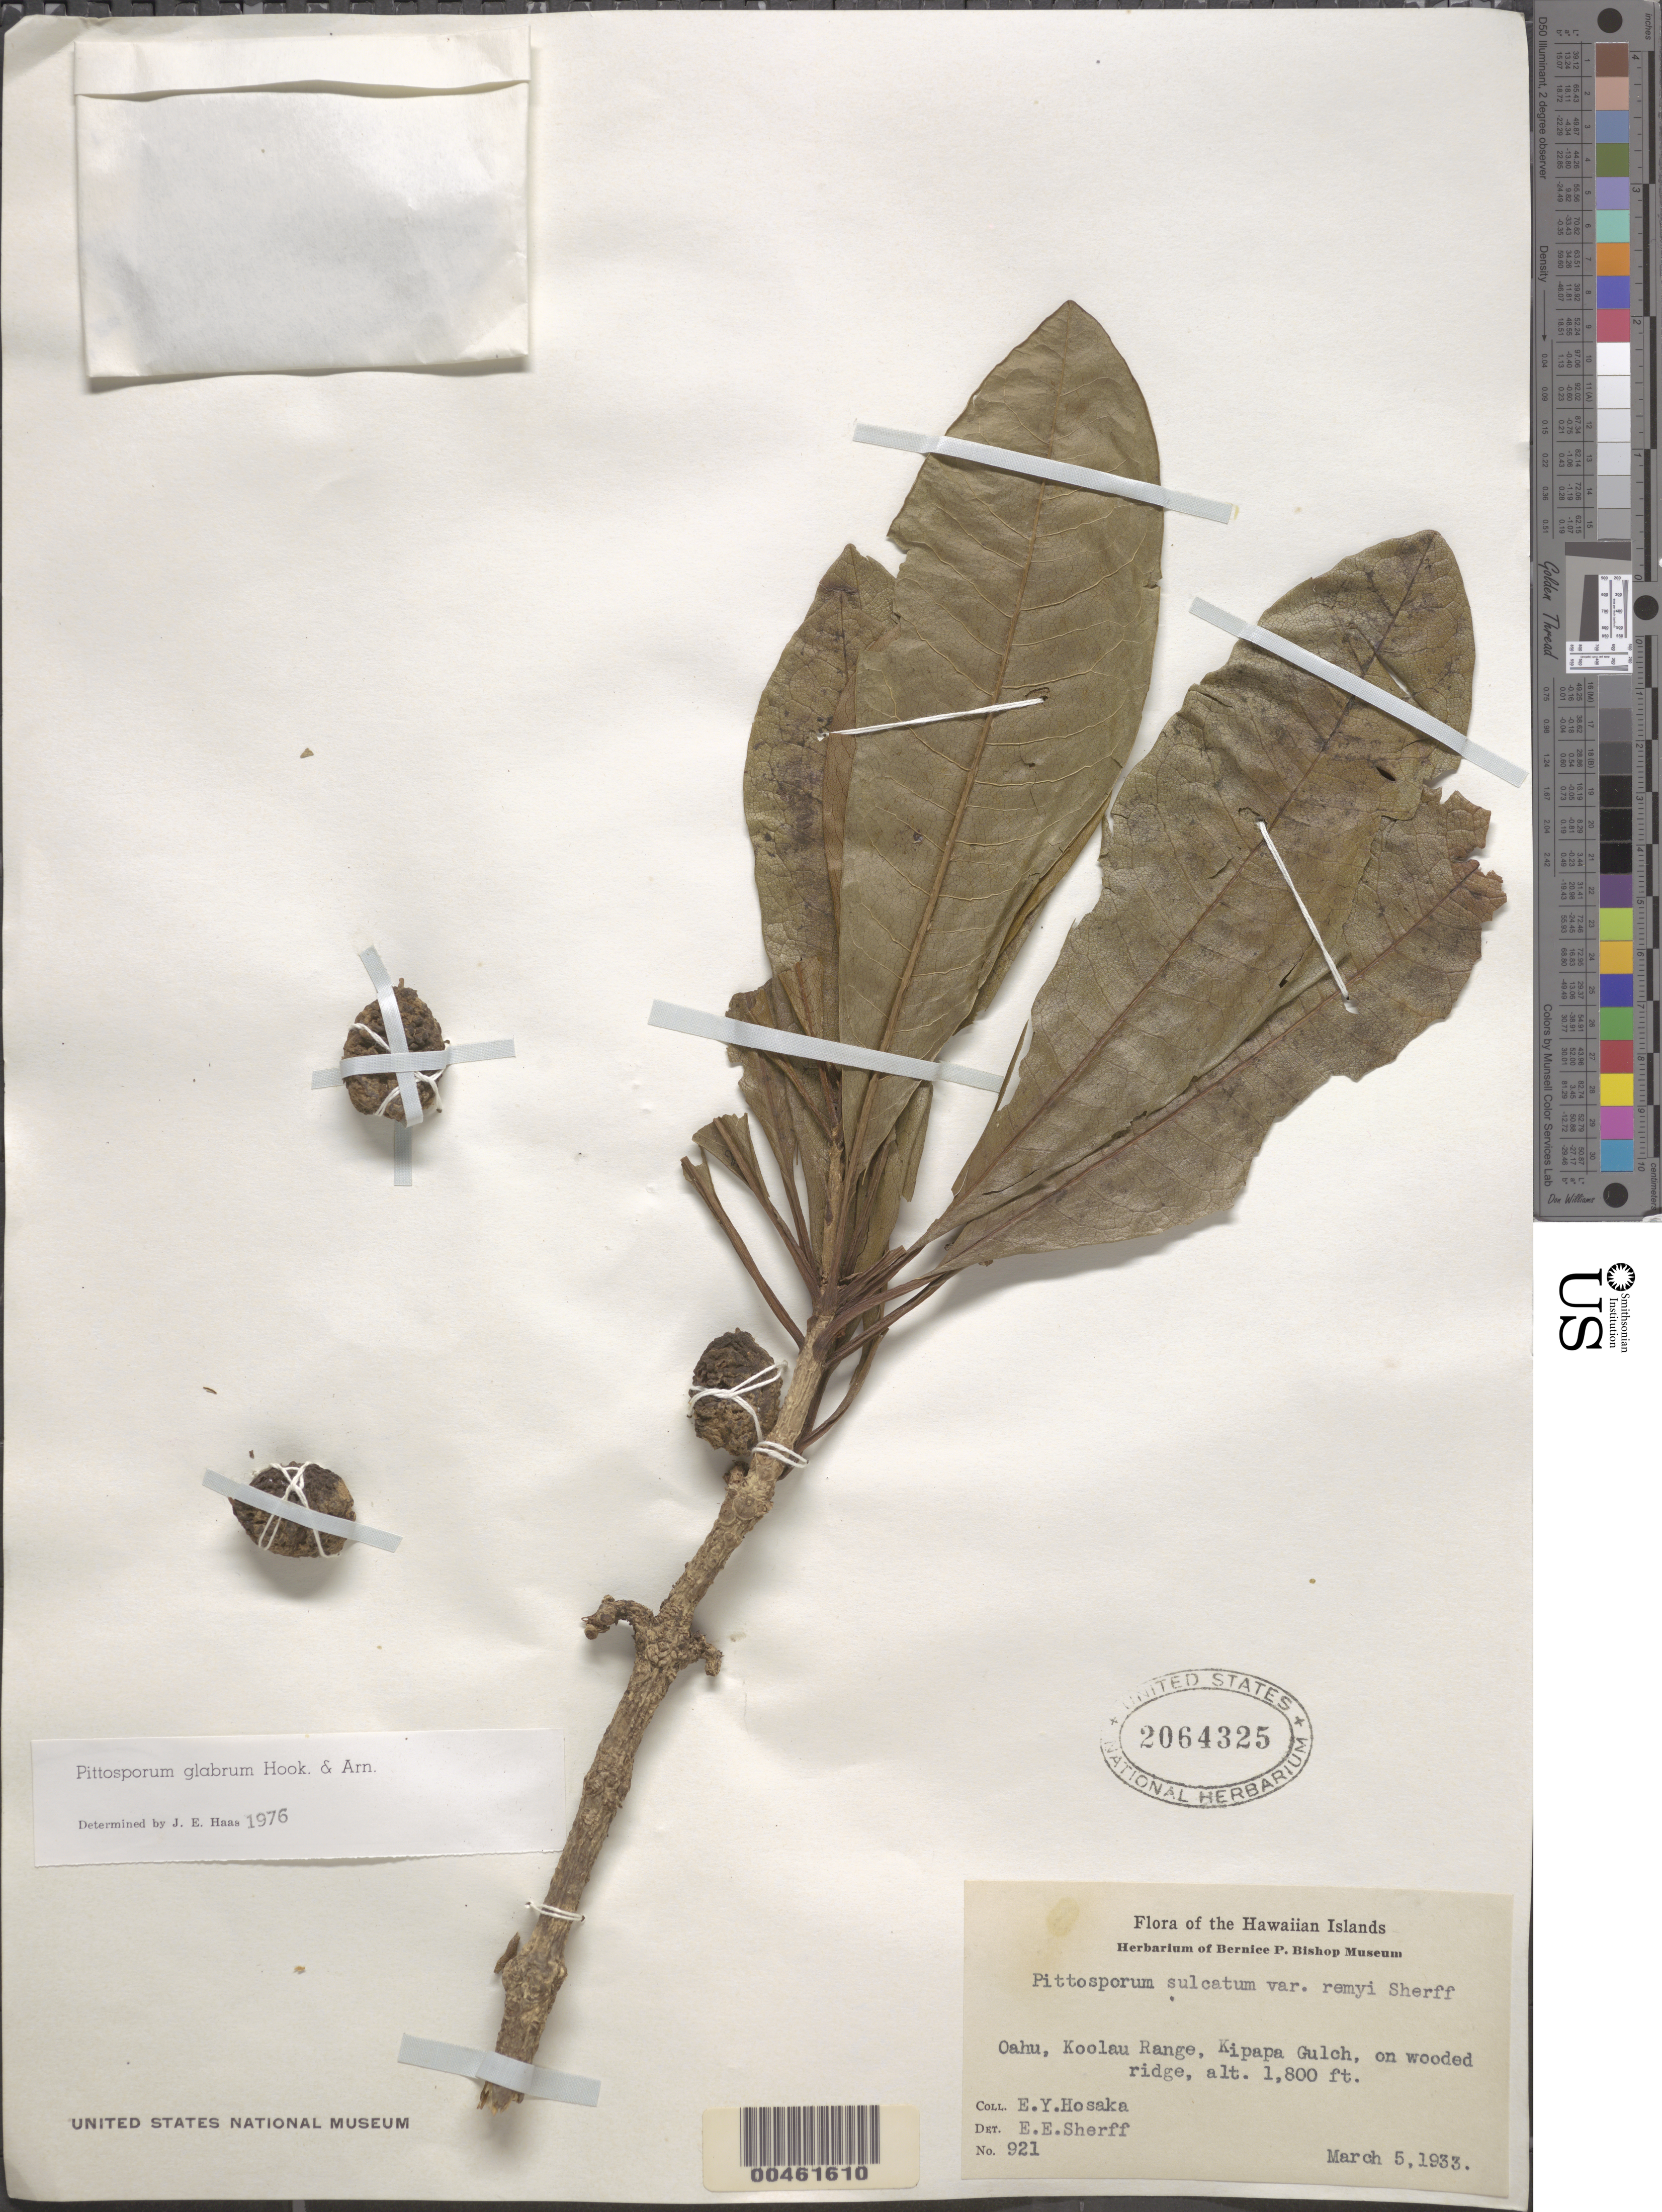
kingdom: Plantae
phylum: Tracheophyta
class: Magnoliopsida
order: Apiales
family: Pittosporaceae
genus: Pittosporum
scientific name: Pittosporum glabrum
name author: Hook. & Arn.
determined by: Haas, J. E.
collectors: E. Y. Hosaka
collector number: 921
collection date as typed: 5 Mar 1933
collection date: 1933-03-05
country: United States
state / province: Hawaii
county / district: Honolulu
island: Oahu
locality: Koolau Range, Kipapa Gulch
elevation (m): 549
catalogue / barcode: US 2064325